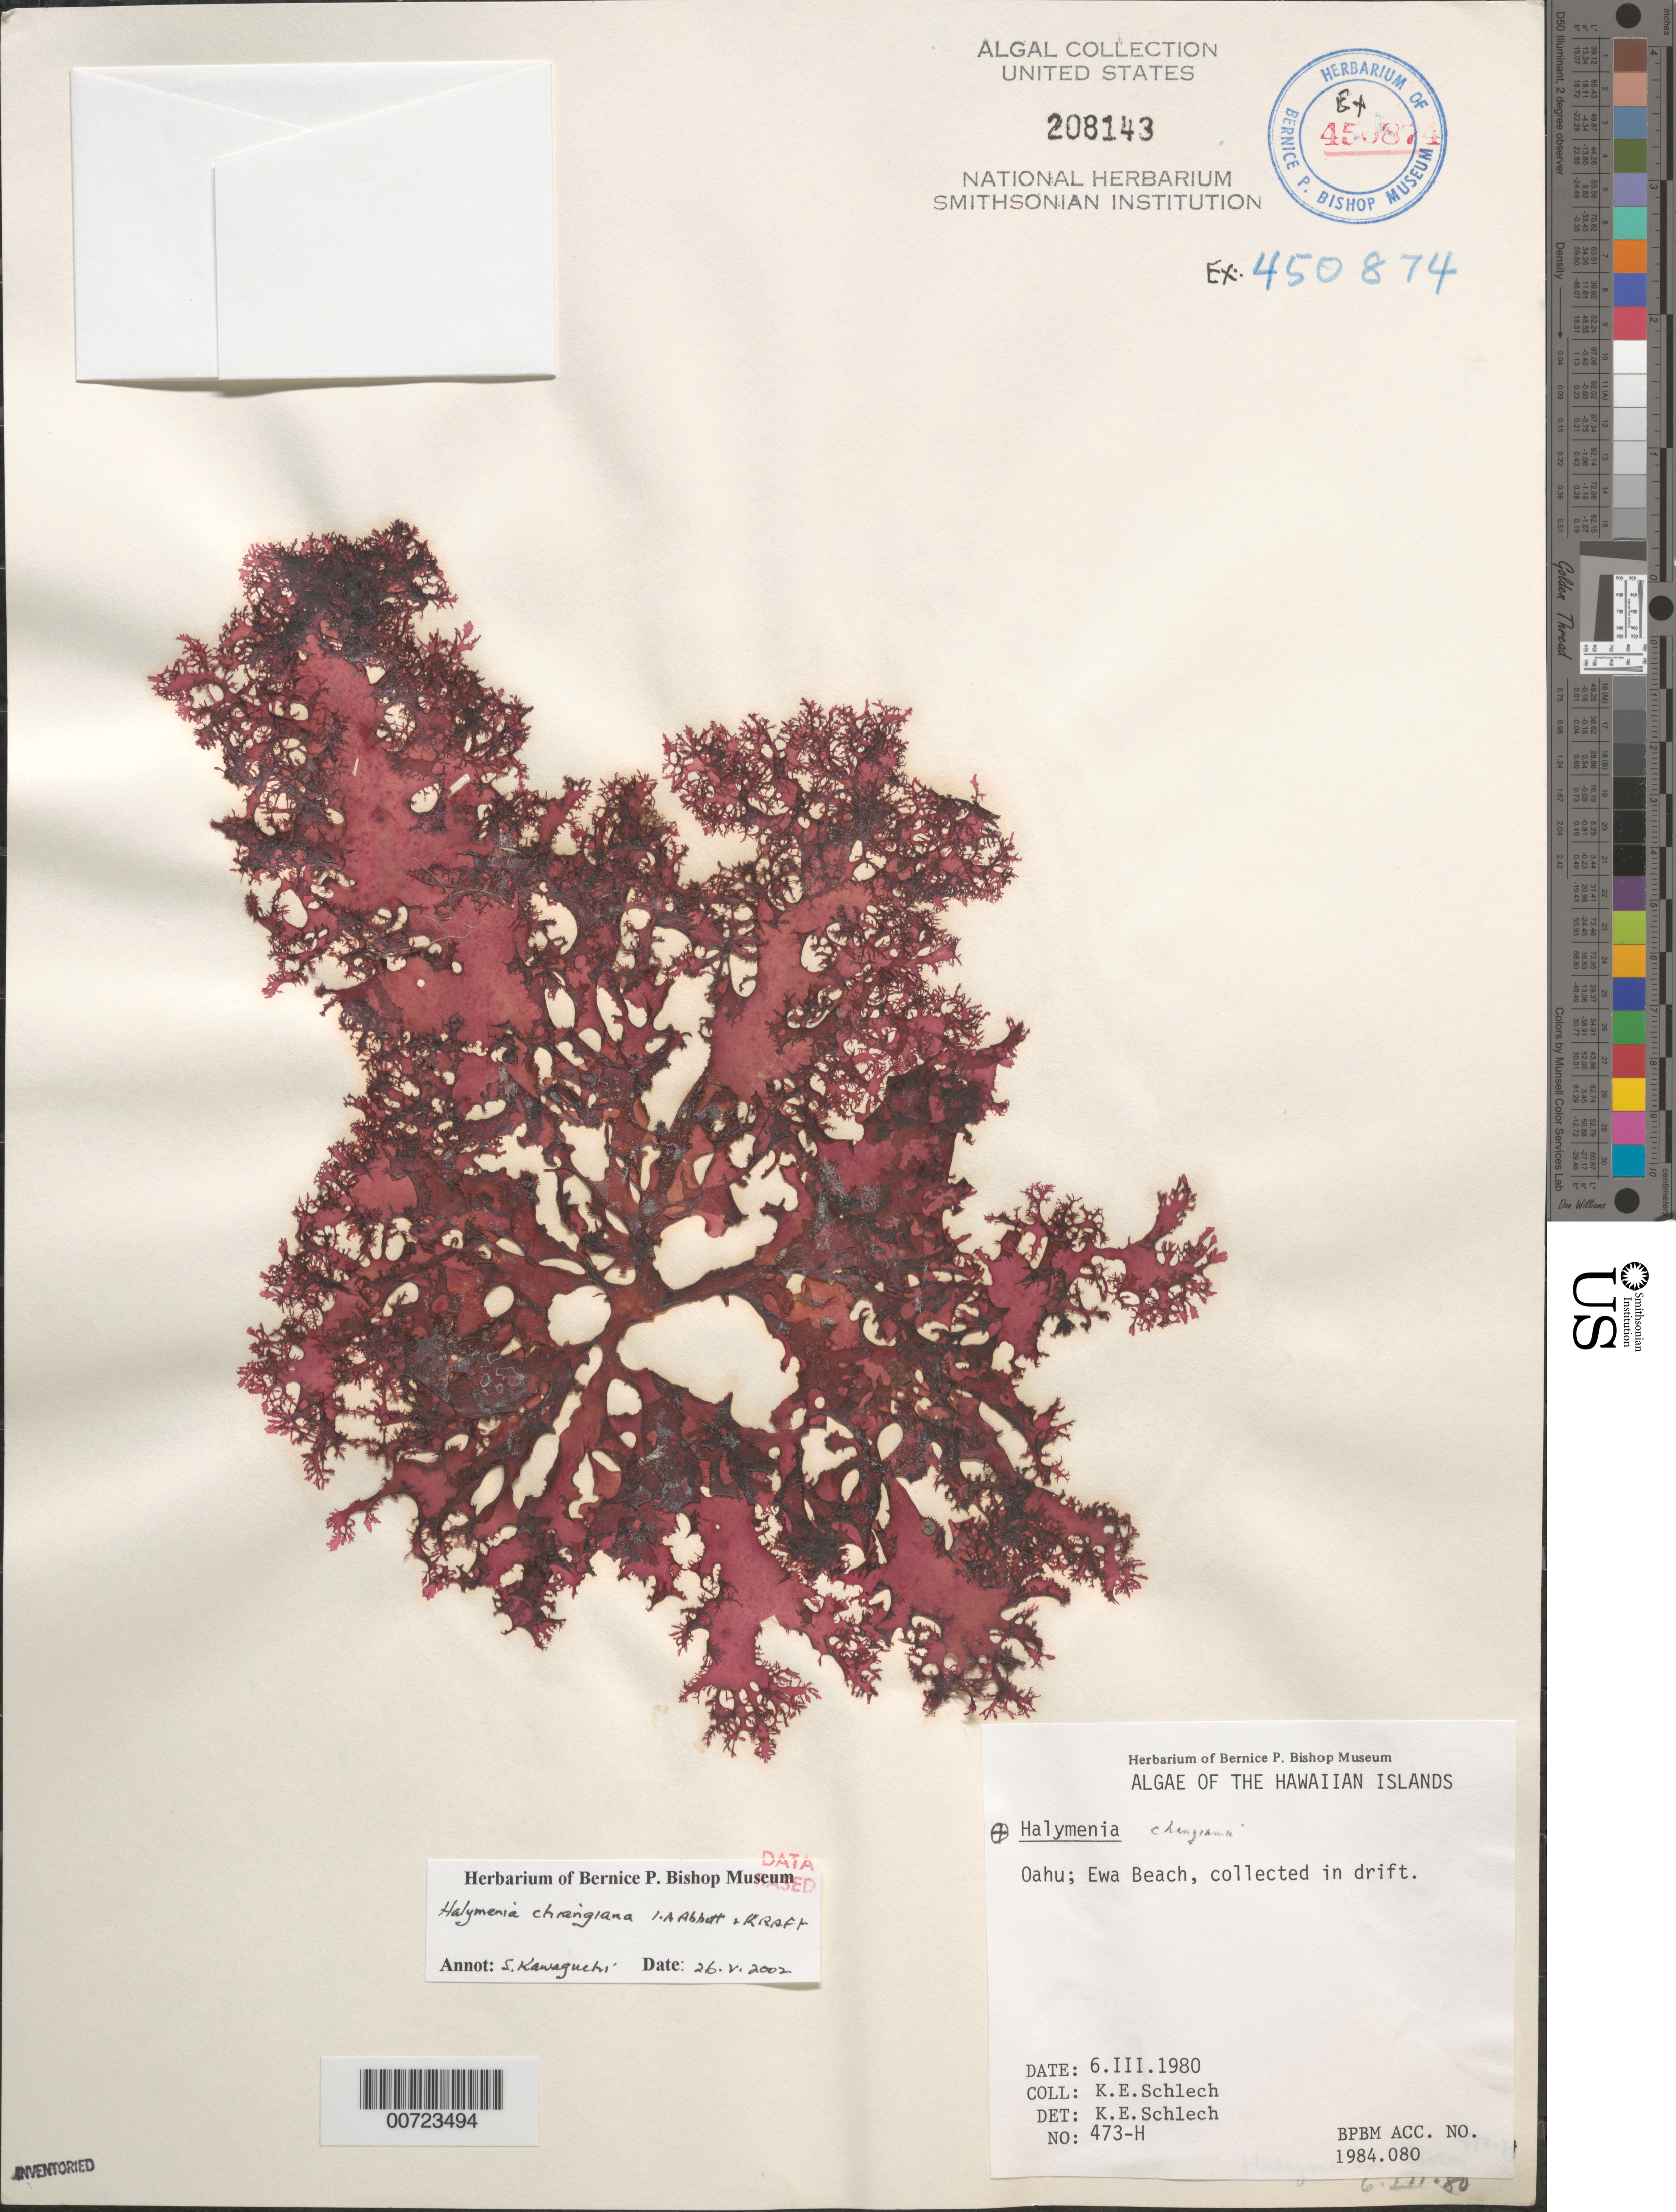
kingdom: Plantae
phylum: Rhodophyta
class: Florideophyceae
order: Halymeniales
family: Halymeniaceae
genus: Halymenia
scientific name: Halymenia chiangiana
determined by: Kawaguchi, S.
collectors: K. Schlech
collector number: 473-H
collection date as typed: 06 Mar 1980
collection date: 1980-03-06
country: United States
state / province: Hawaii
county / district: Honolulu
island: Oahu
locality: Ewa Beach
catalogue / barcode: US 208143